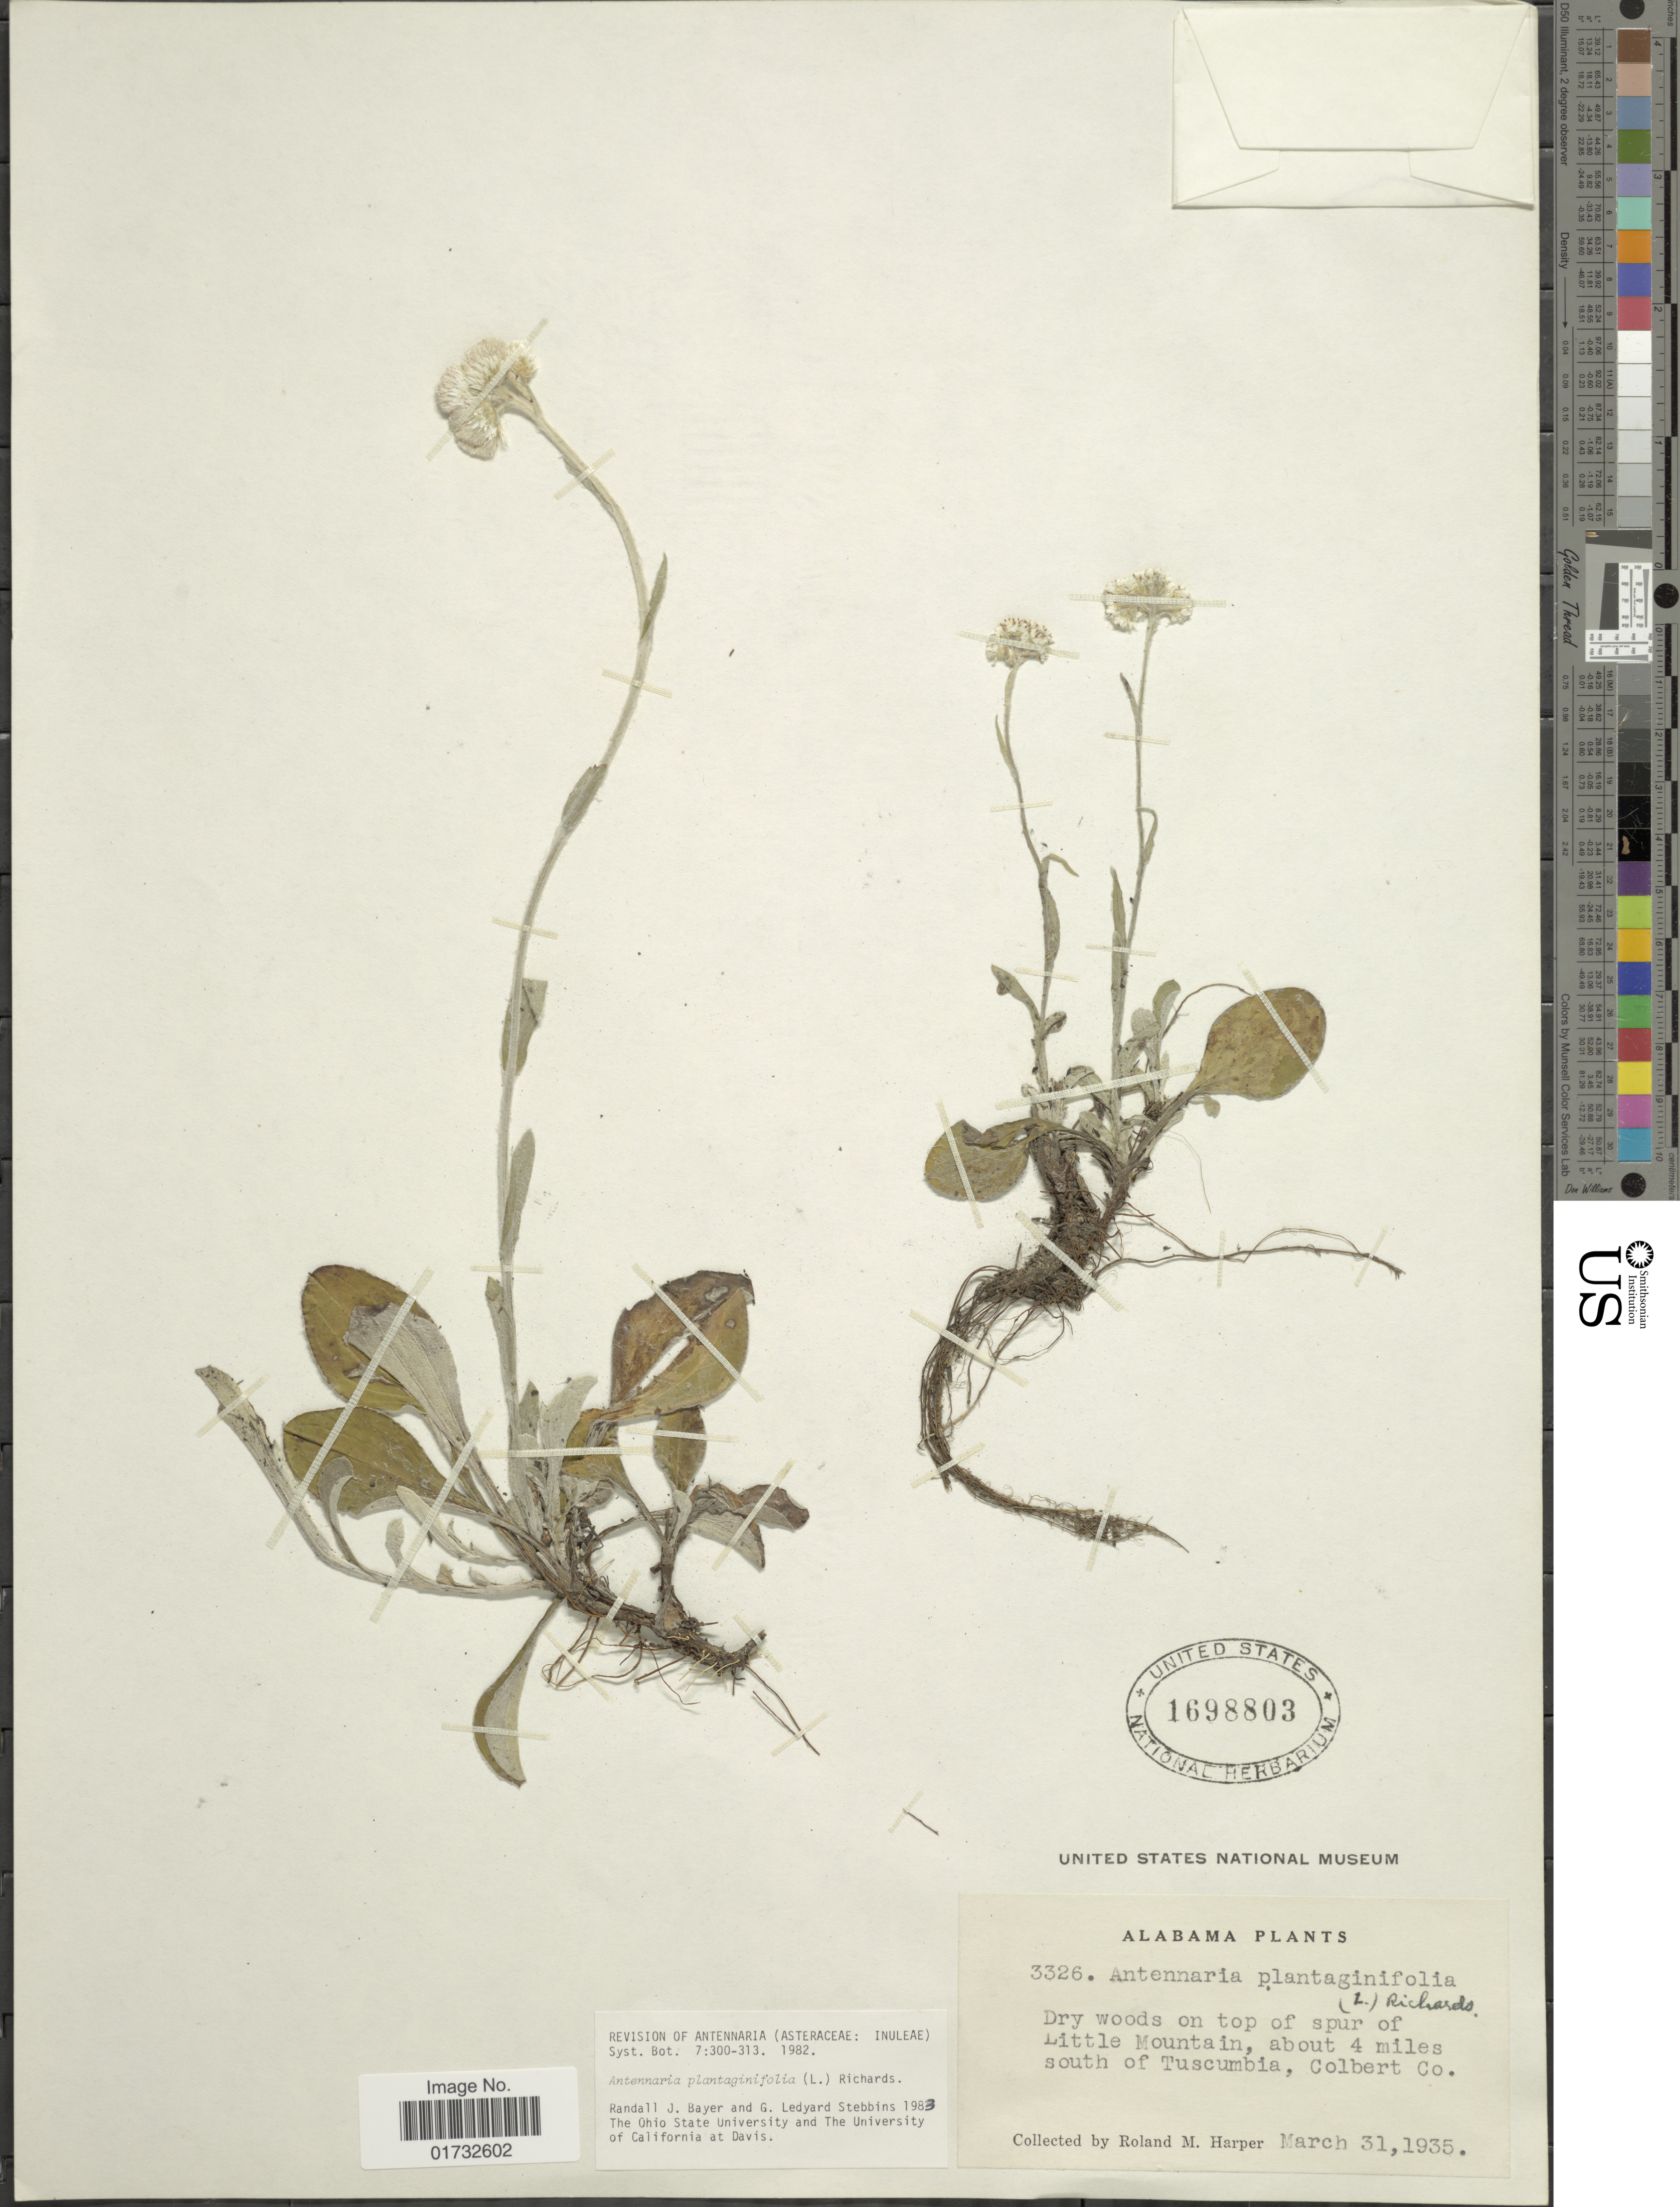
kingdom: Plantae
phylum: Tracheophyta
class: Magnoliopsida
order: Asterales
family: Asteraceae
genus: Antennaria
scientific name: Antennaria plantaginifolia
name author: (L.) Richardson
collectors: R. M. Harper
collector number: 3326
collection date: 1935-03-31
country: United States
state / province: Alabama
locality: Top of spur of Little Mountain, about 4 miles south of Tuscumbia, Colbert Co.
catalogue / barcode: US 1698803